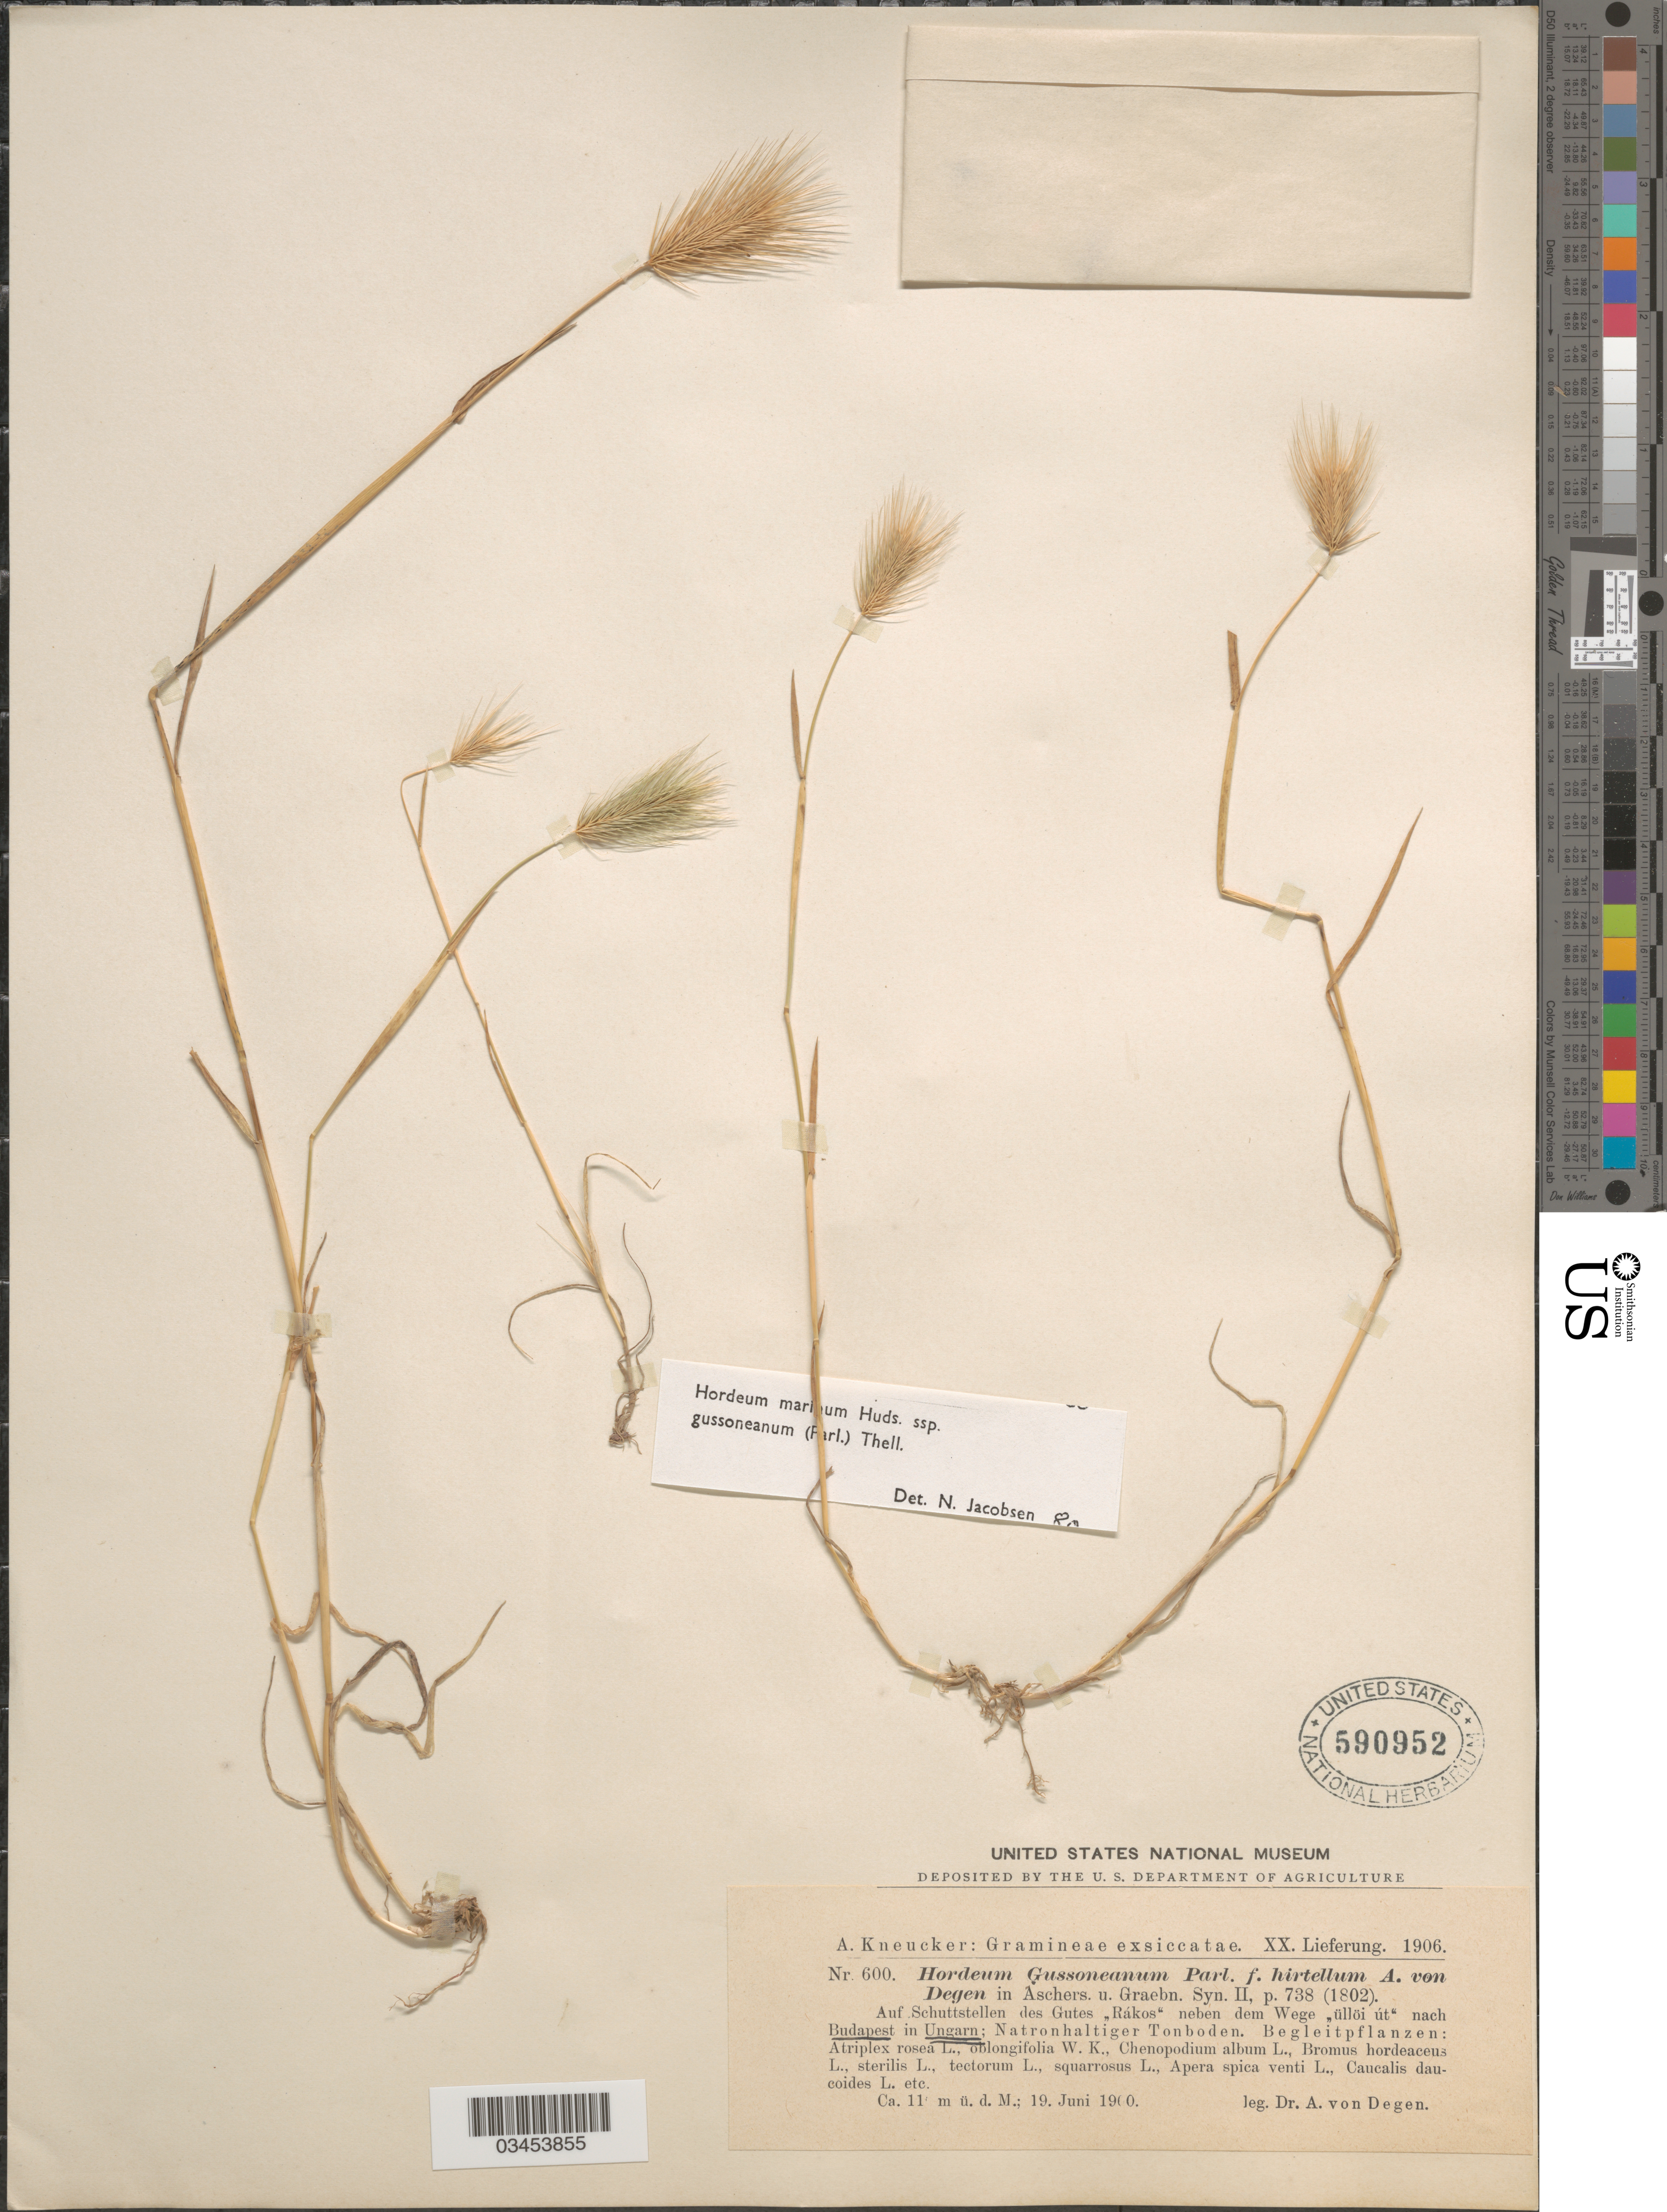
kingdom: Plantae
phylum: Tracheophyta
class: Liliopsida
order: Poales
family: Poaceae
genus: Hordeum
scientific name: Hordeum marinum subsp. gussoneanum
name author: (Parl.) Thell.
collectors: A. von Degen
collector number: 600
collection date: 1900-06-19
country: Hungary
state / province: Budapest, Capital District of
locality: Auf Schuttstellen des Gutes "Rákos" neben dem Wege "üllöi út" nach Budapest in Ungarn; Natronhaltiger Tonboden.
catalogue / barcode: US 590952